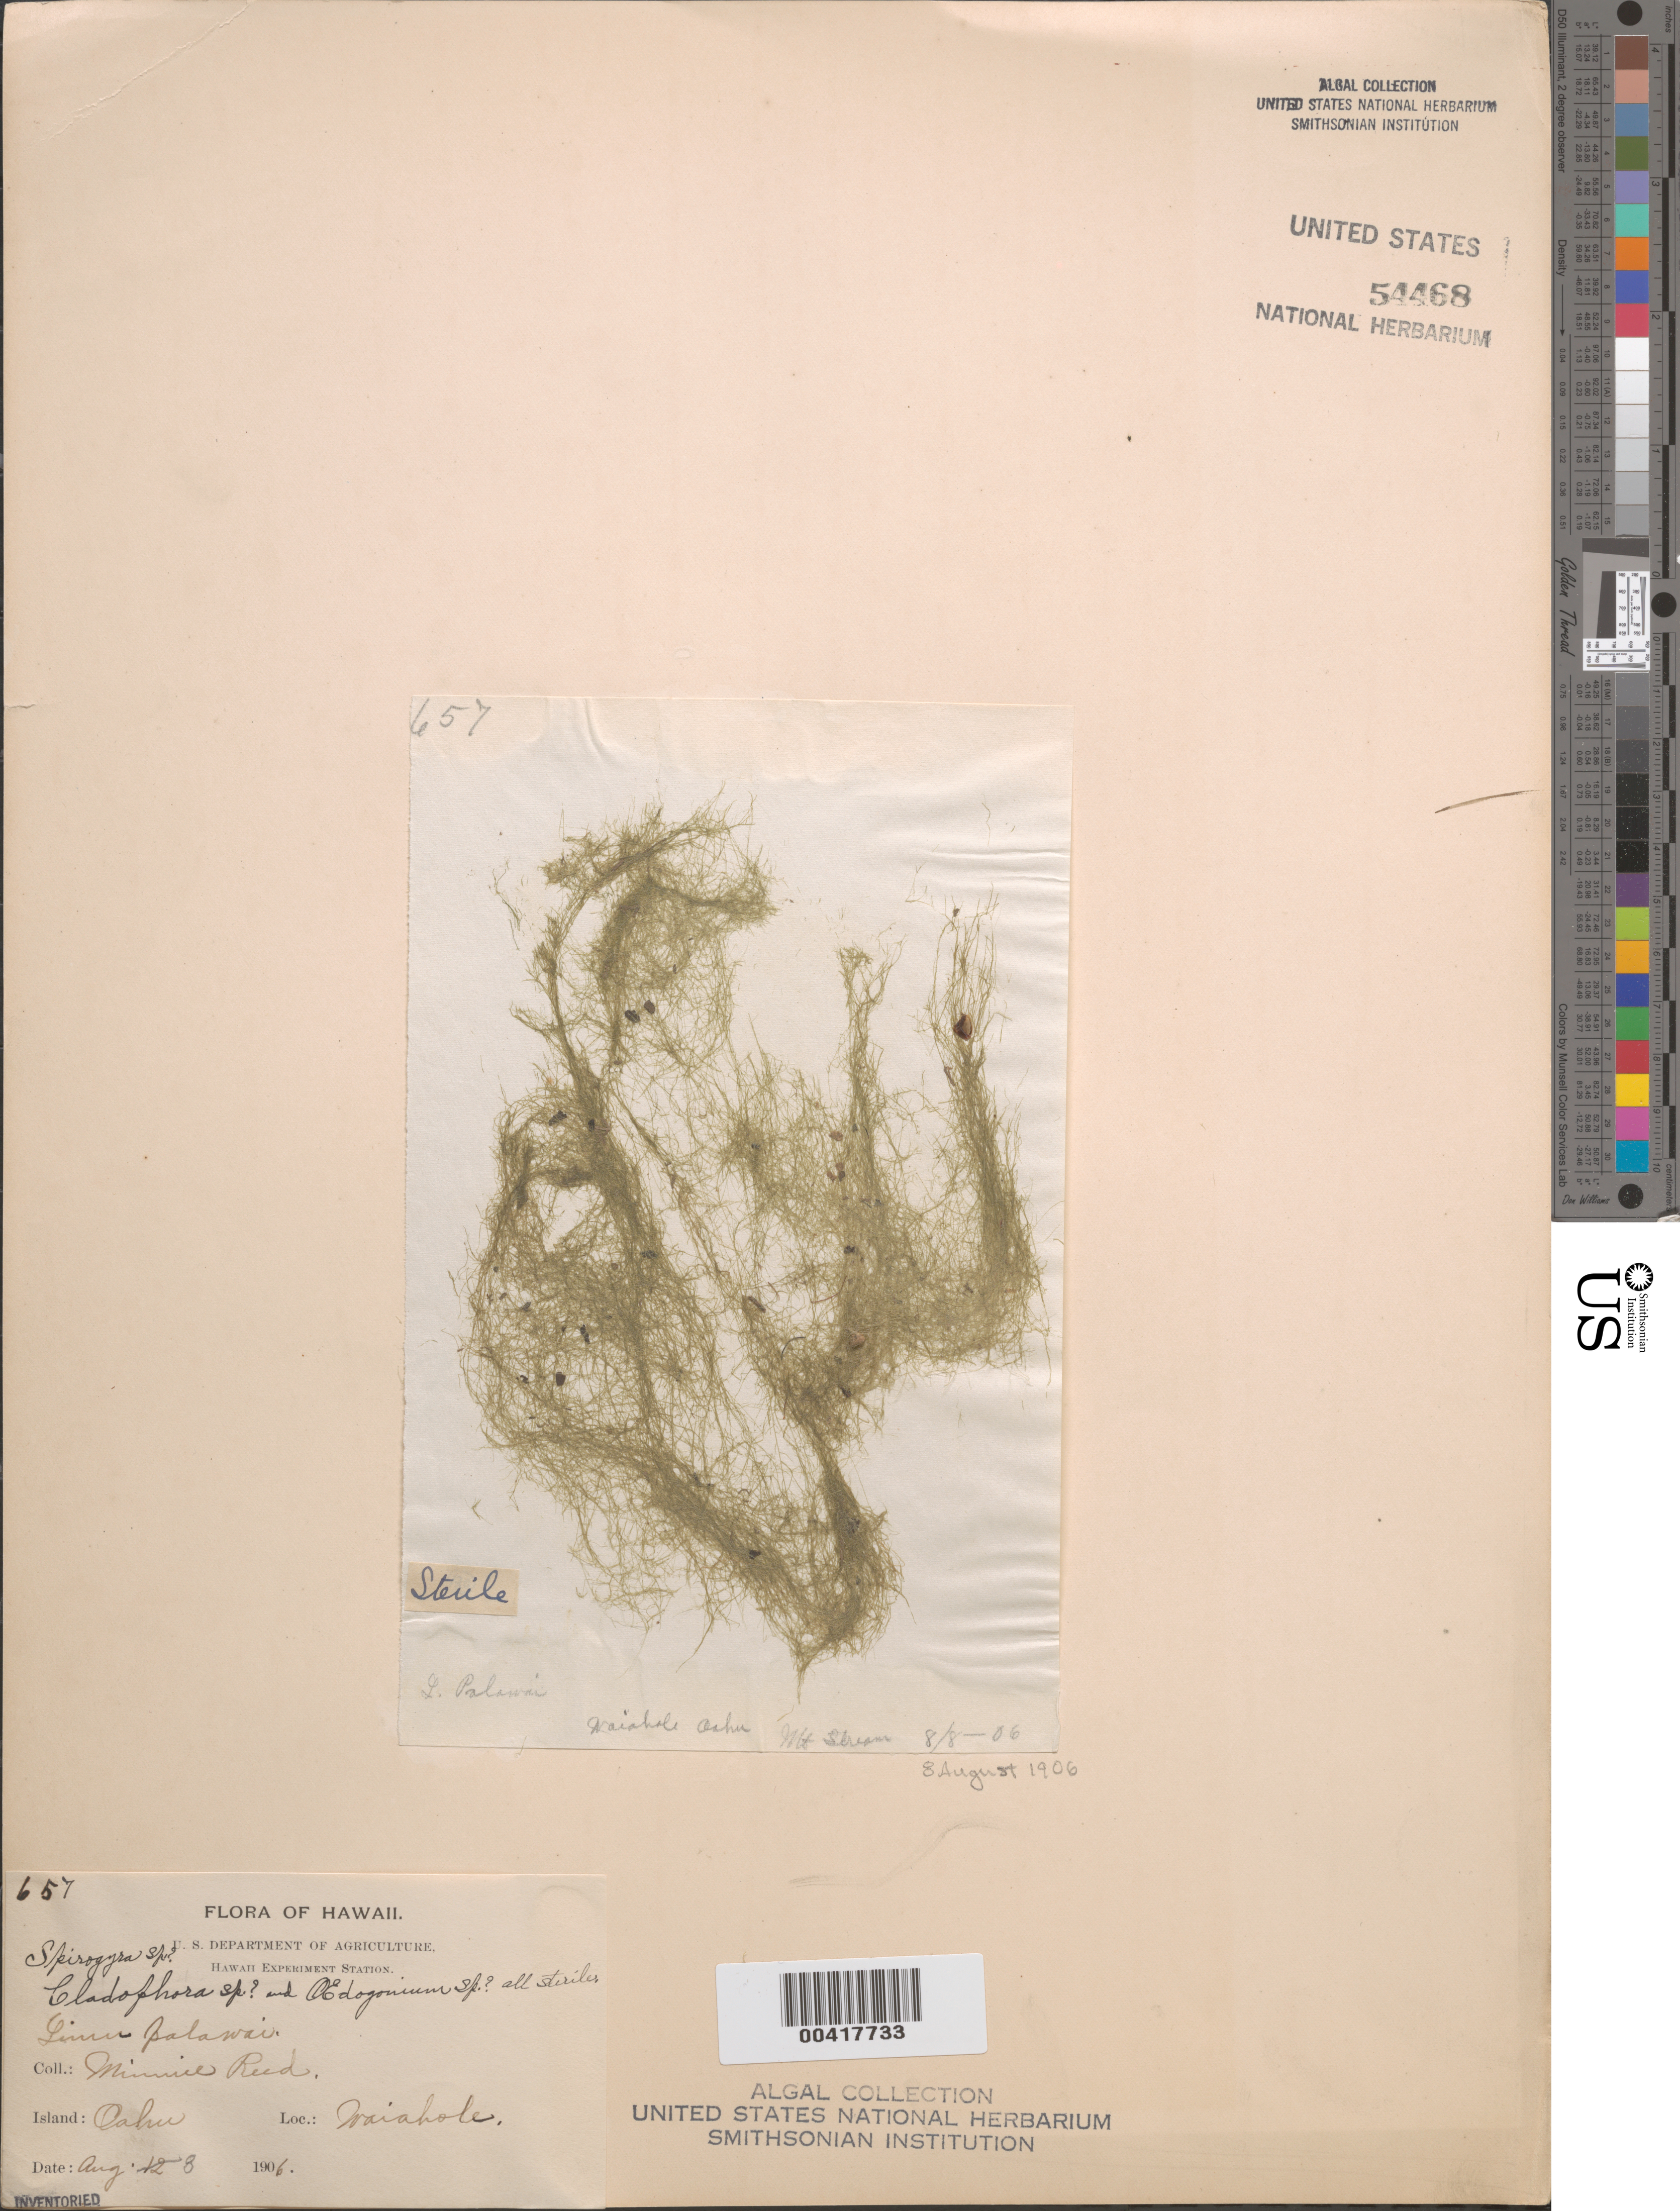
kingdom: Plantae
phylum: Charophyta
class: Zygnematophyceae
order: Zygnematales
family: Zygnemataceae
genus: Spirogyra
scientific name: Spirogyra sp.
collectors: M. Reed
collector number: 657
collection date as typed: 08 Aug 1906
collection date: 1906-08-08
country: United States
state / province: Hawaii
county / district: Honolulu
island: Oahu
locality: Waiahole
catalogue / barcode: US 54468